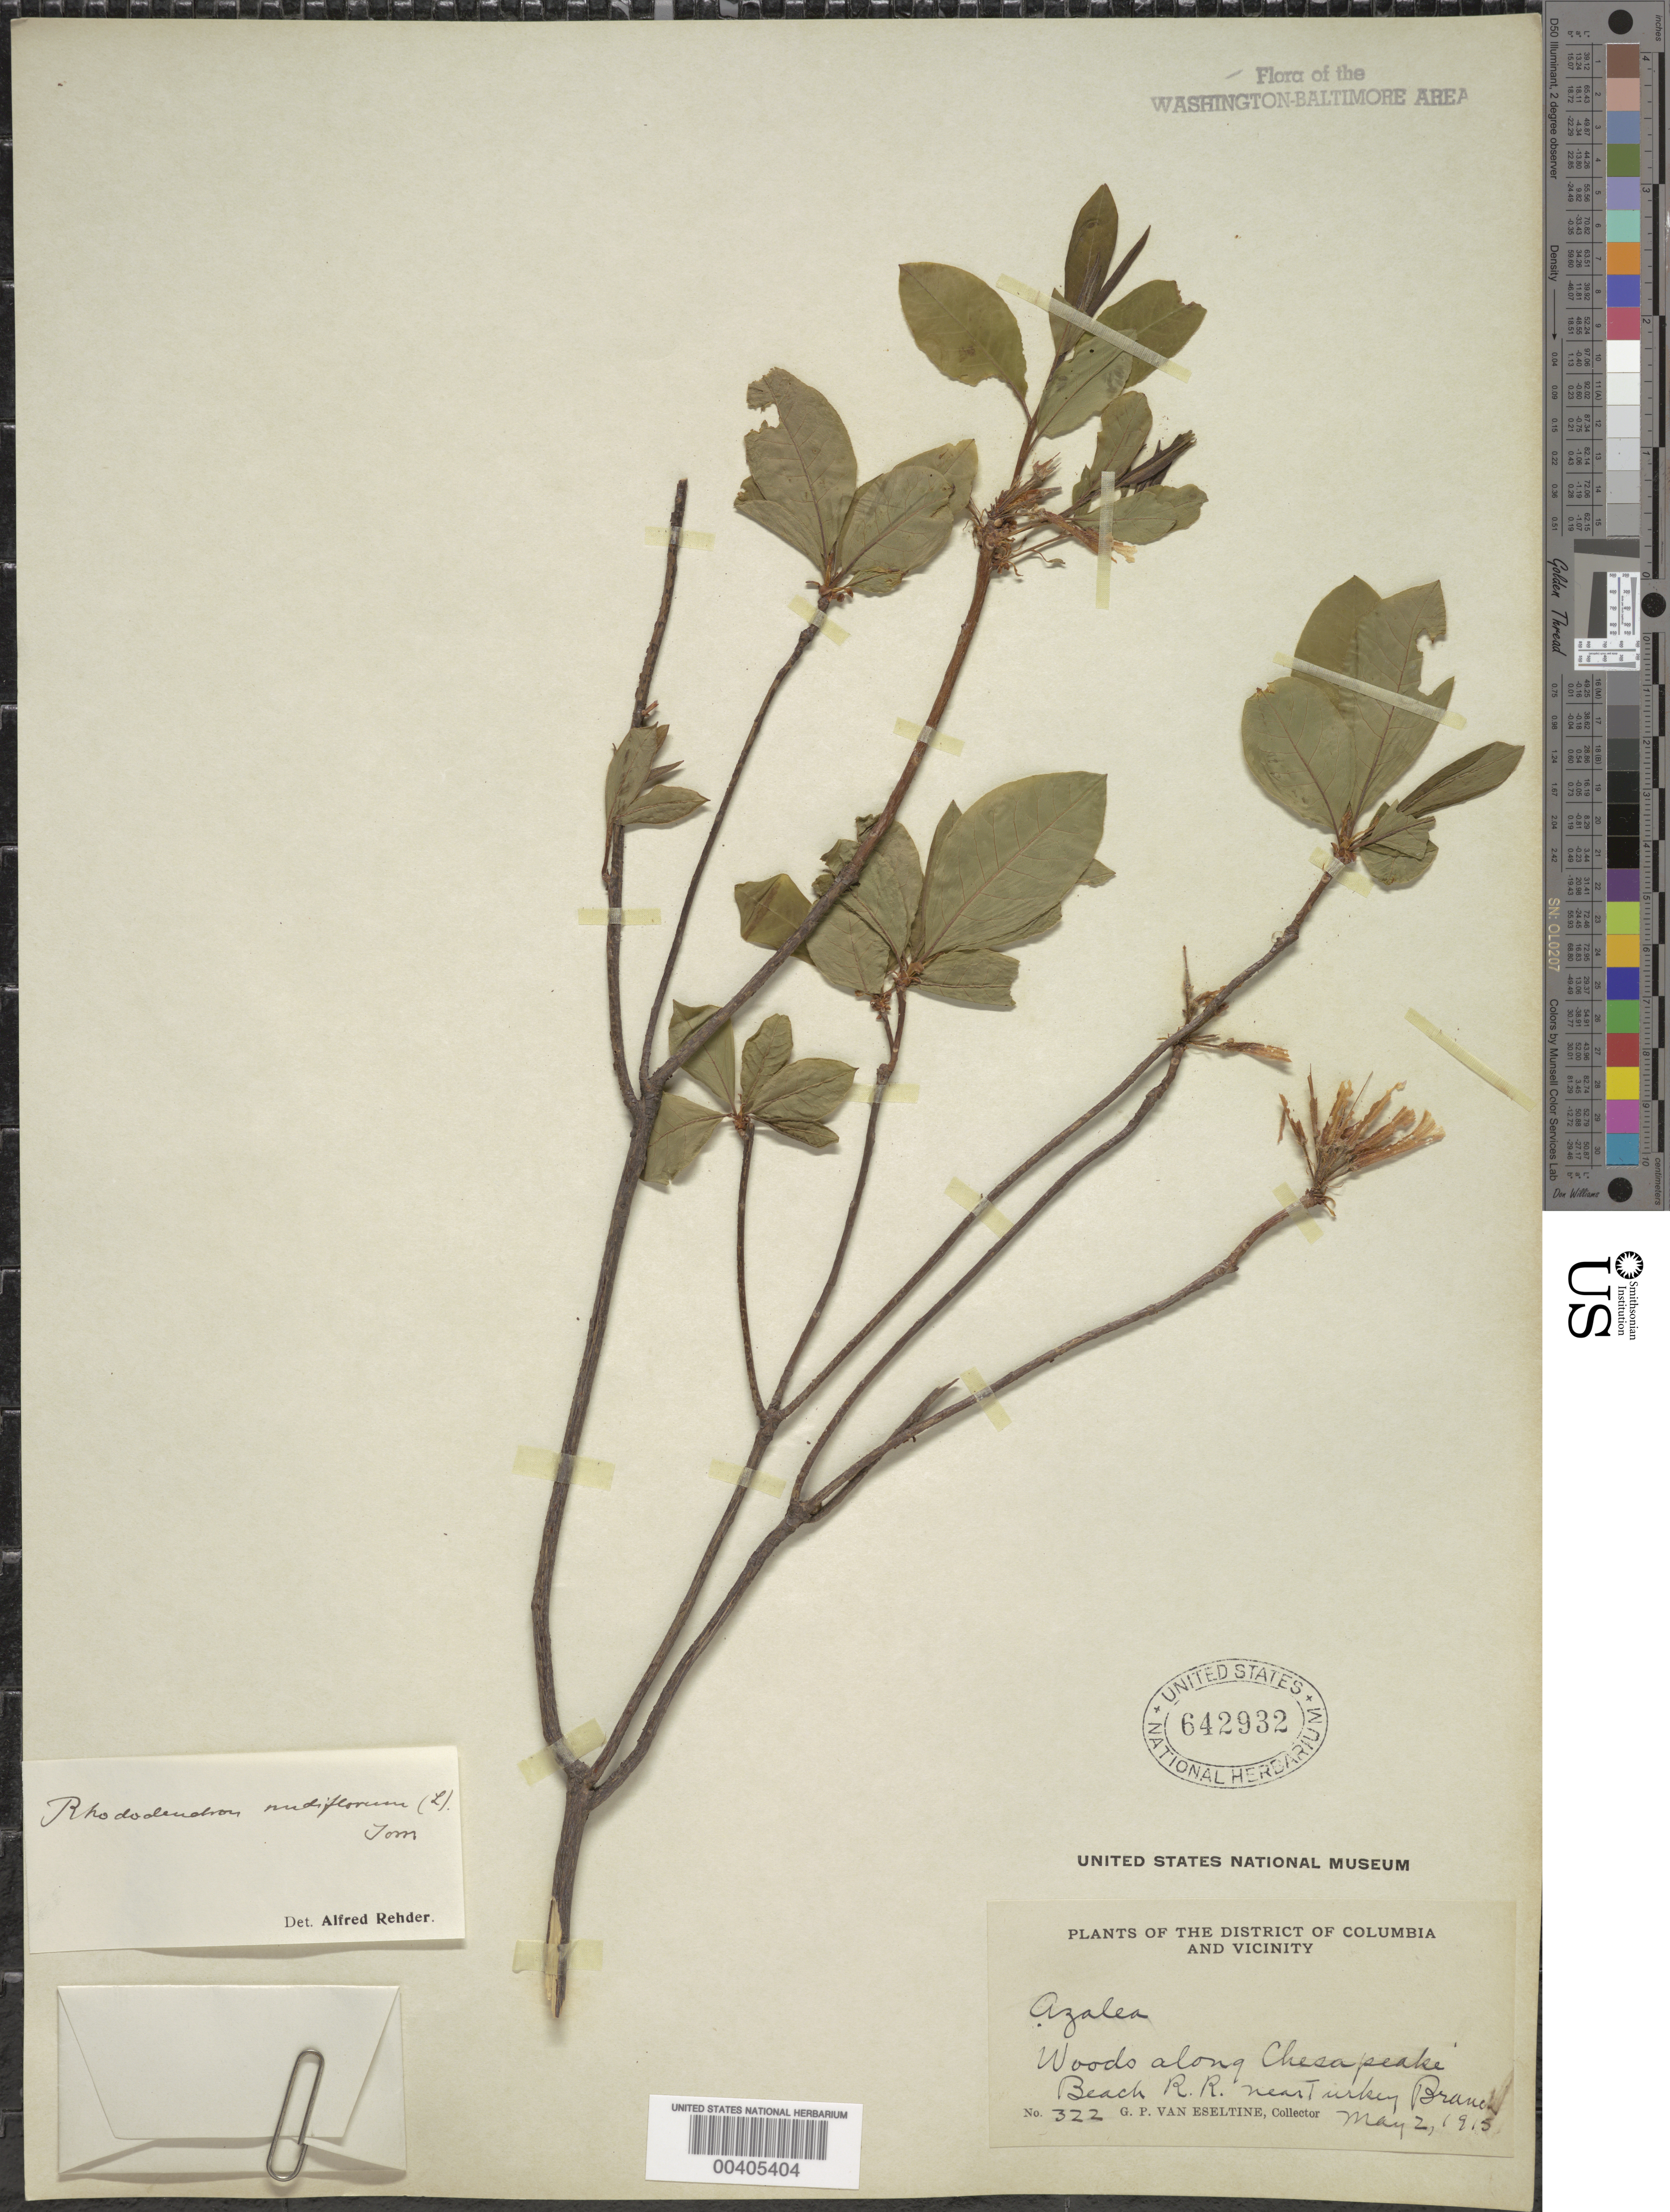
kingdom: Plantae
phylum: Tracheophyta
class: Magnoliopsida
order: Ericales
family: Ericaceae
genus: Rhododendron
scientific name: Rhododendron periclymenoides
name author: (Michx.) Shinners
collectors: G. P. Van Eseltine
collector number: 322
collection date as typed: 02 May 1915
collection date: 1915-05-02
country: United States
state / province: Maryland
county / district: Montgomery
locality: Chesapeake Beach Railroad, near Turkey Branch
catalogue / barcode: US 642932